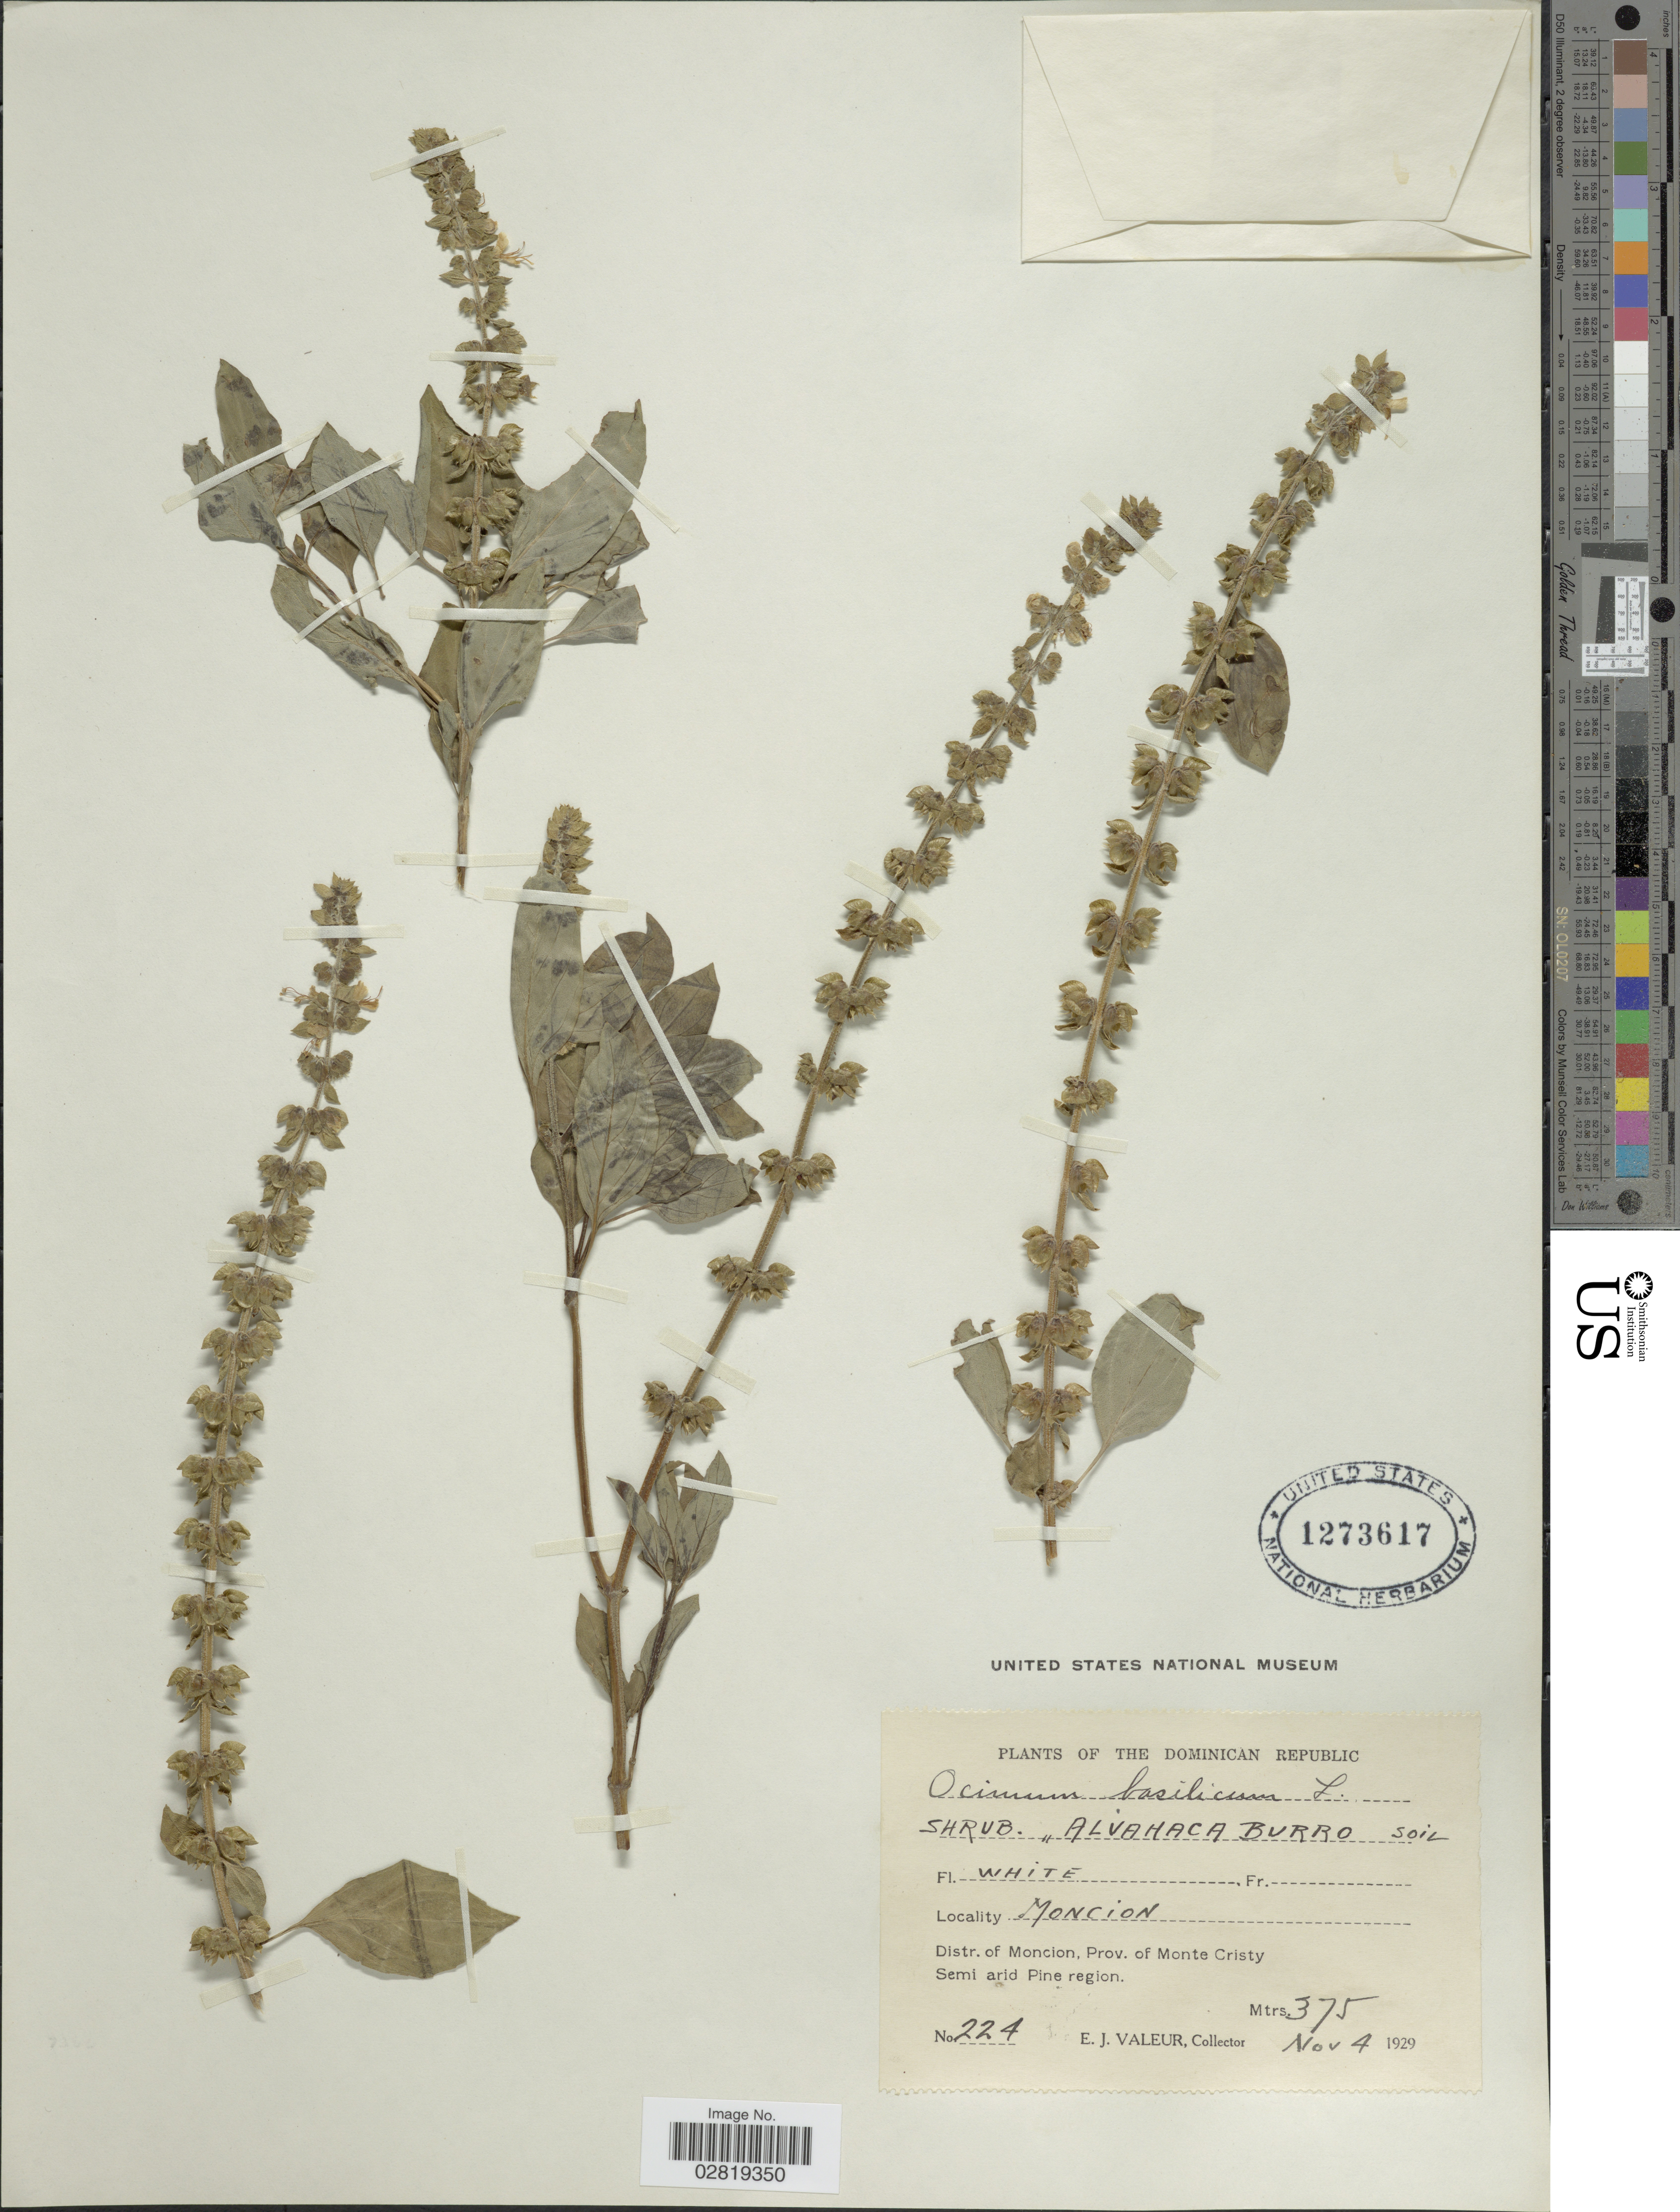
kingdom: Plantae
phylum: Tracheophyta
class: Magnoliopsida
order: Lamiales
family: Lamiaceae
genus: Ocimum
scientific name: Ocimum basilicum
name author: L.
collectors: E. Valeur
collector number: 224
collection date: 1929-11-04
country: Dominican Republic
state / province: Monte Cristi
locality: Moncion, Distr. of Moncion, Prov. of Monte Cristy, Semi arid Pine region.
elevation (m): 375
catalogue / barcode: US 1273617